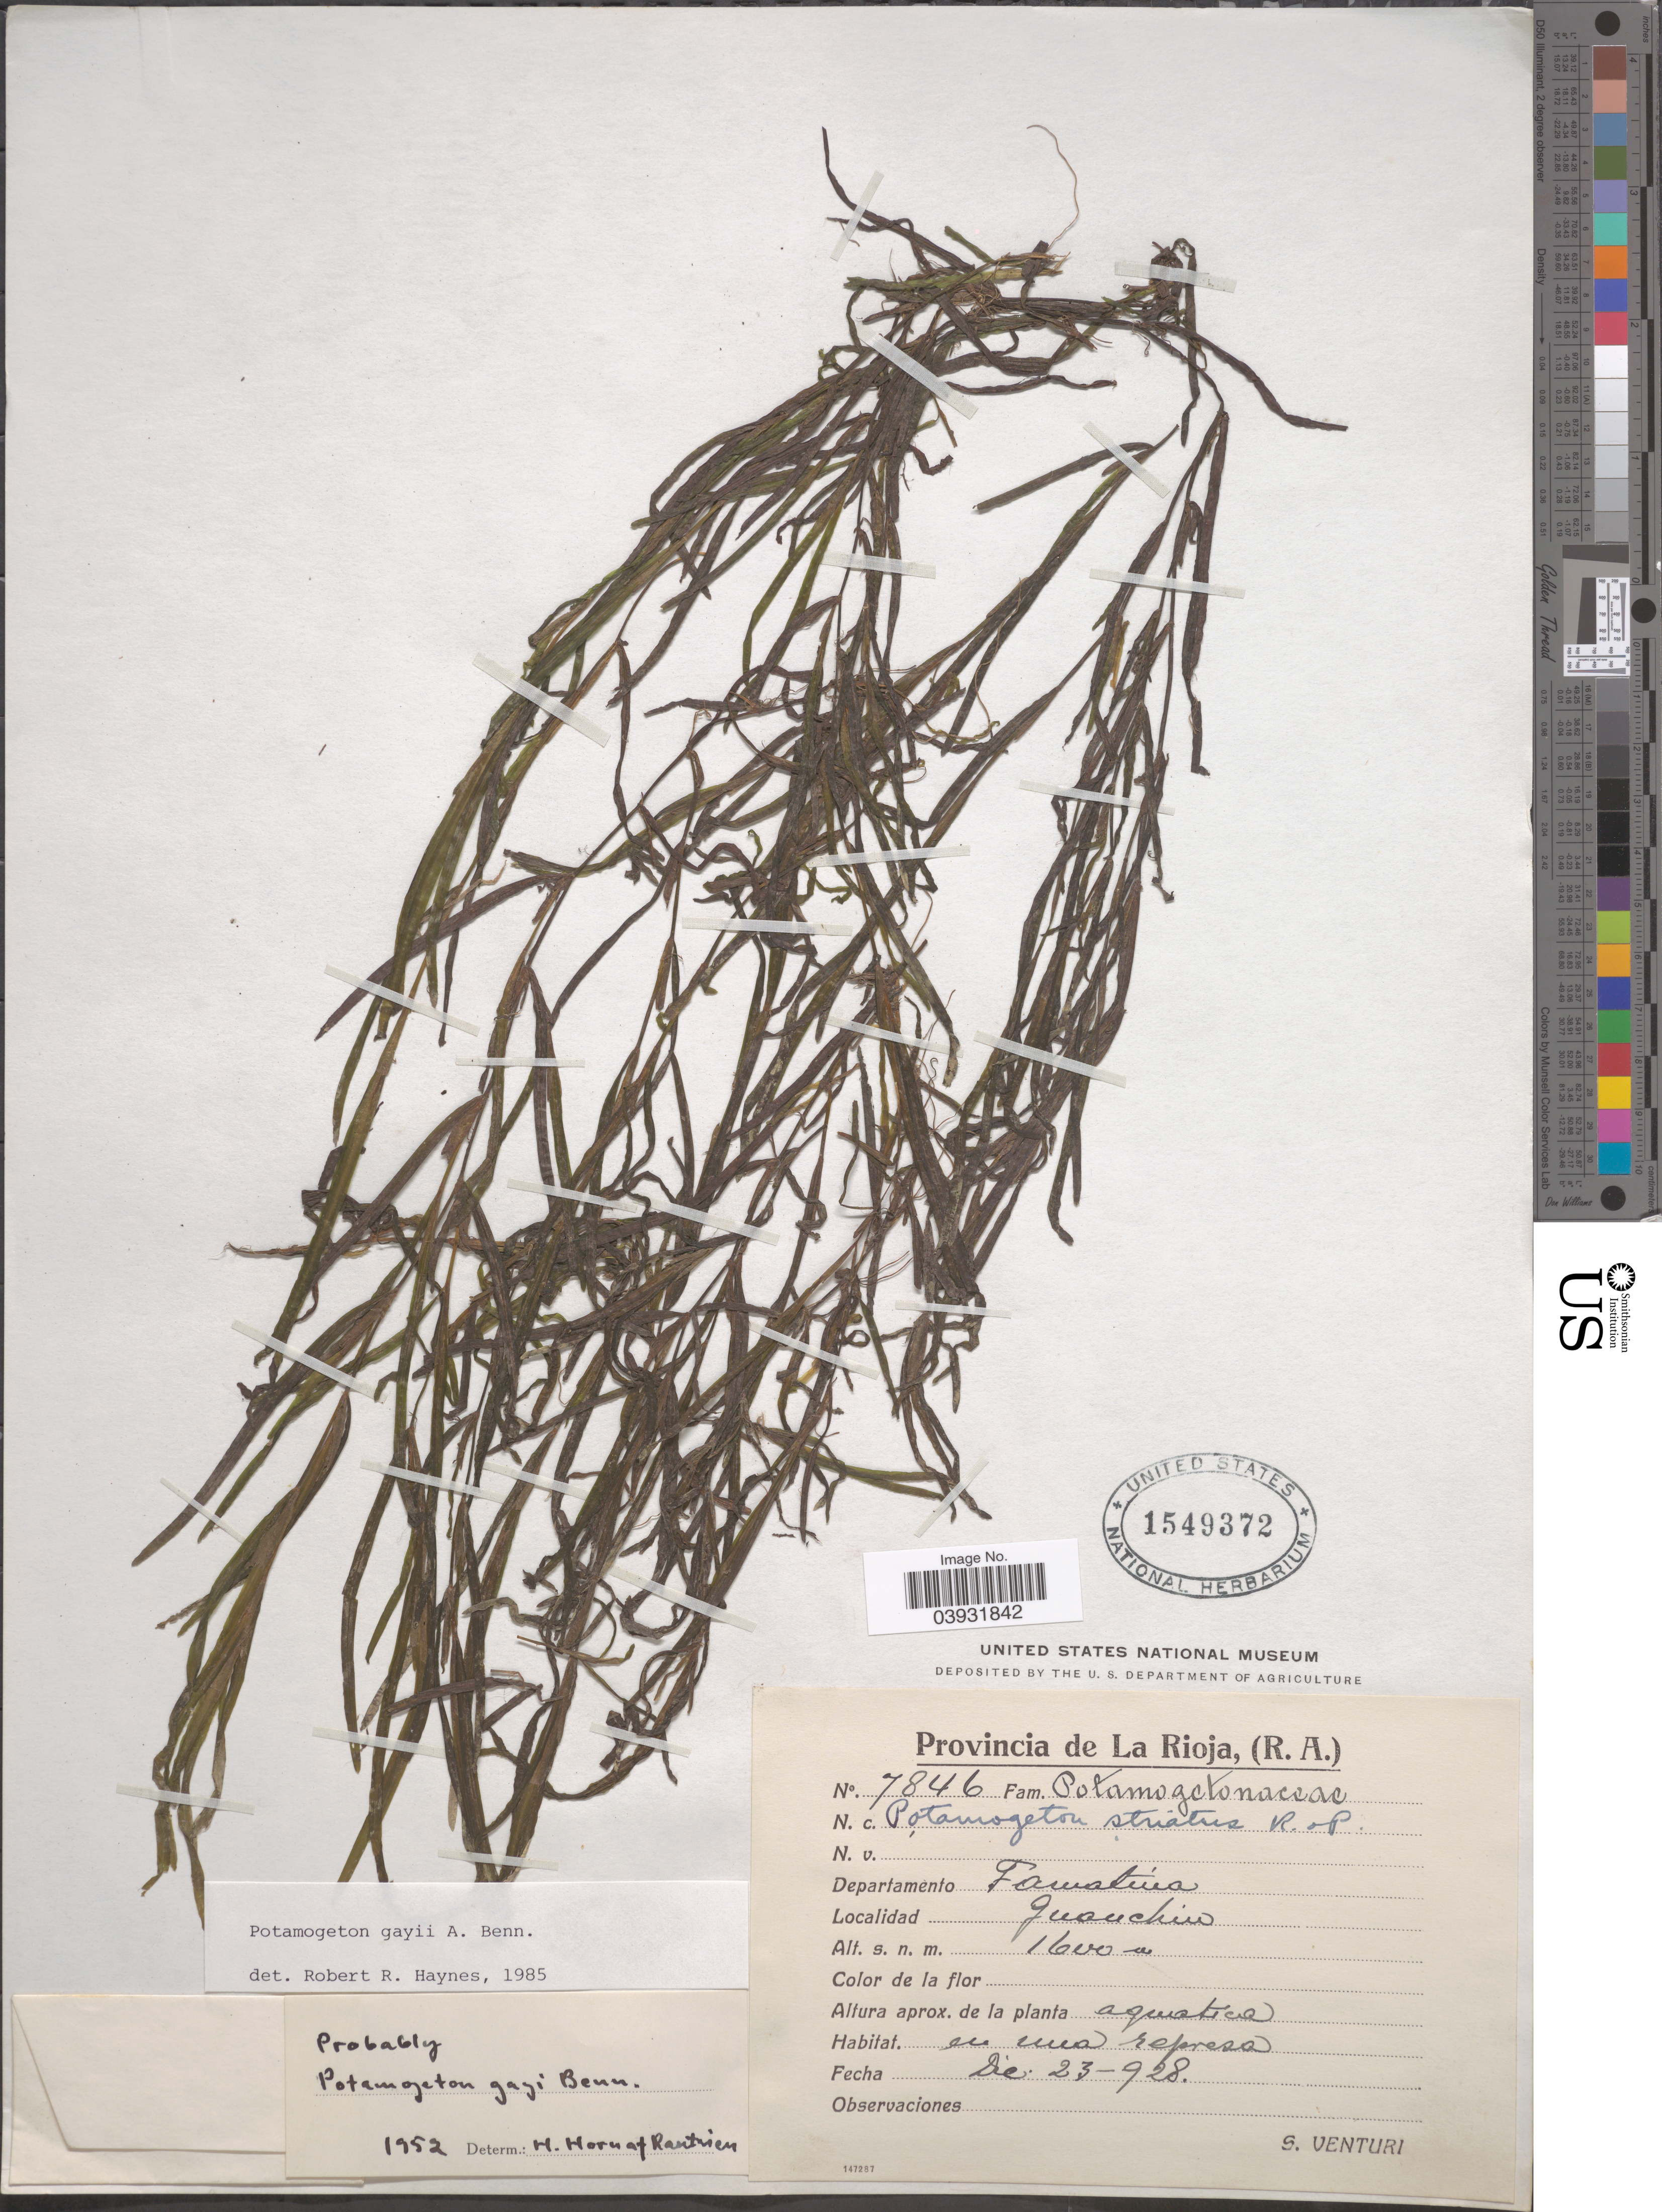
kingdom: Plantae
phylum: Tracheophyta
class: Liliopsida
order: Alismatales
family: Potamogetonaceae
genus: Potamogeton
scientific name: Potamogeton gayi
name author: A. Benn.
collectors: S. Venturi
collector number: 7846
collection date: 1928-12-23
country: Argentina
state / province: La Rioja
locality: Departamento Famatina. Guanchin.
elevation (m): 1600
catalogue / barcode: US 1549372